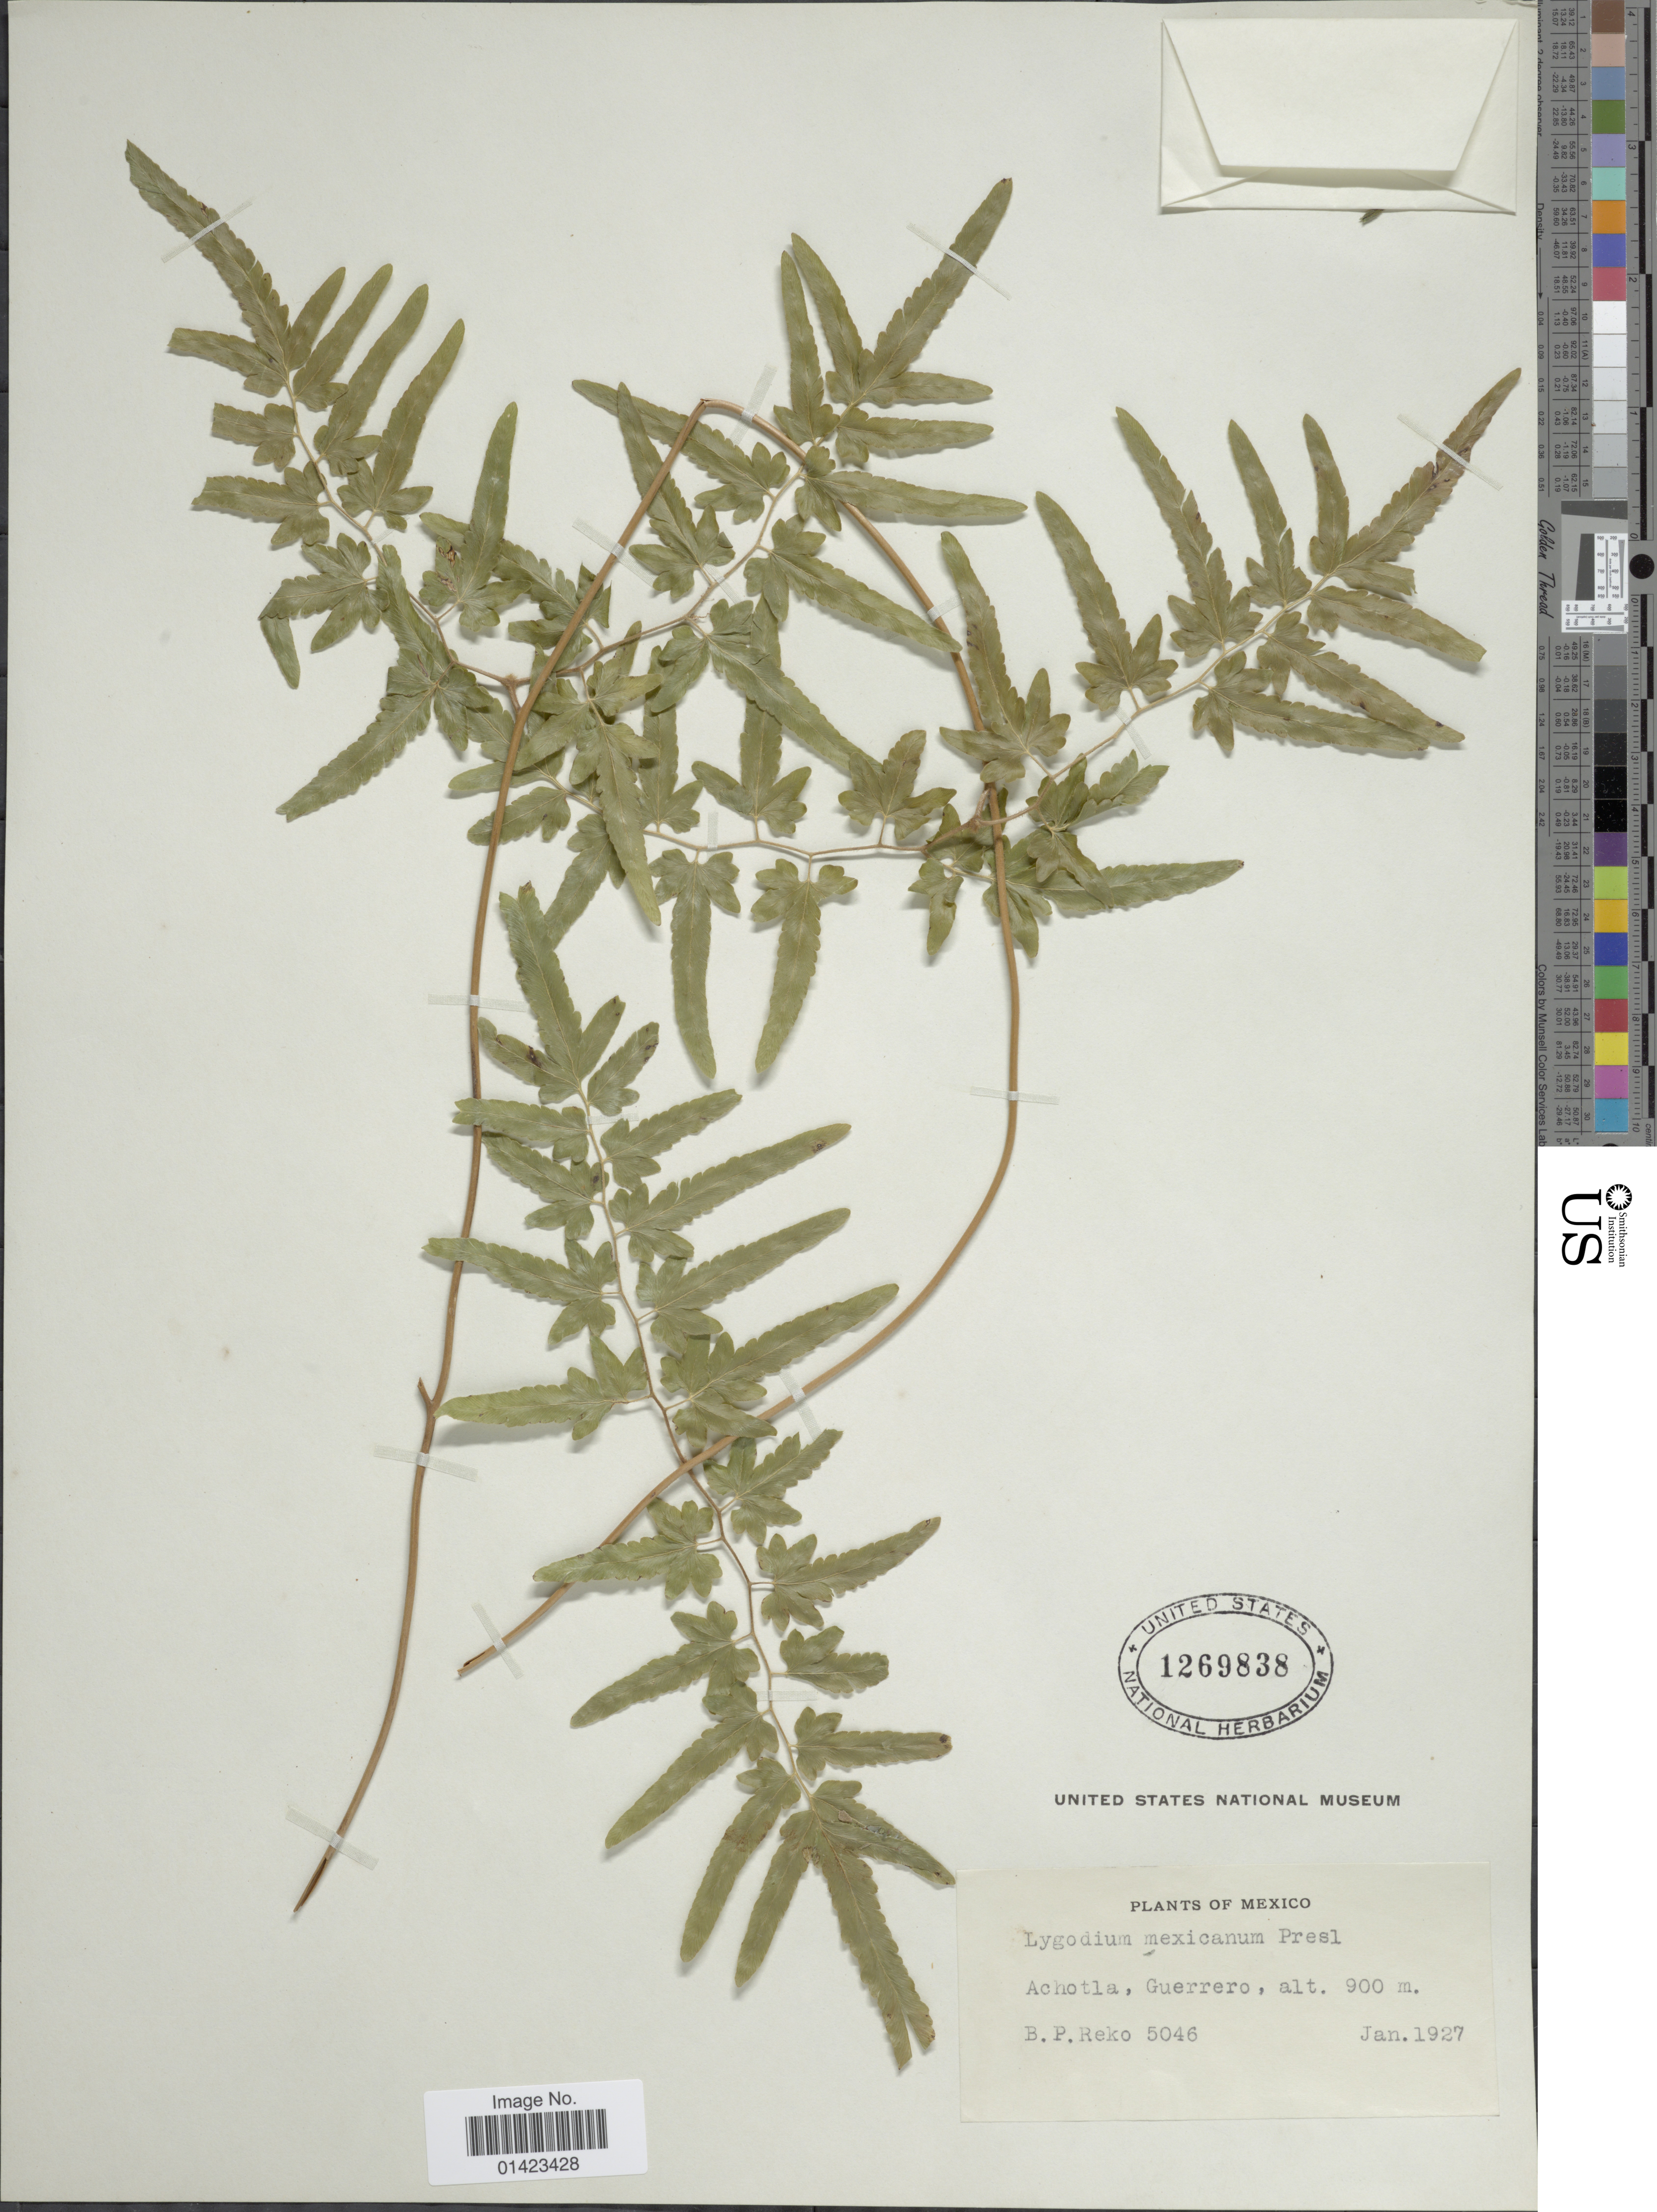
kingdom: Plantae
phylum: Tracheophyta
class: Polypodiopsida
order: Schizaeales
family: Lygodiaceae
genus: Lygodium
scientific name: Lygodium venustum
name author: Sw.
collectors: B. P. Reko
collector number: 5046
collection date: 1927-01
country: Mexico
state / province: Guerrero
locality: Achotla, Guerrero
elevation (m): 900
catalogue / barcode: US 1269838